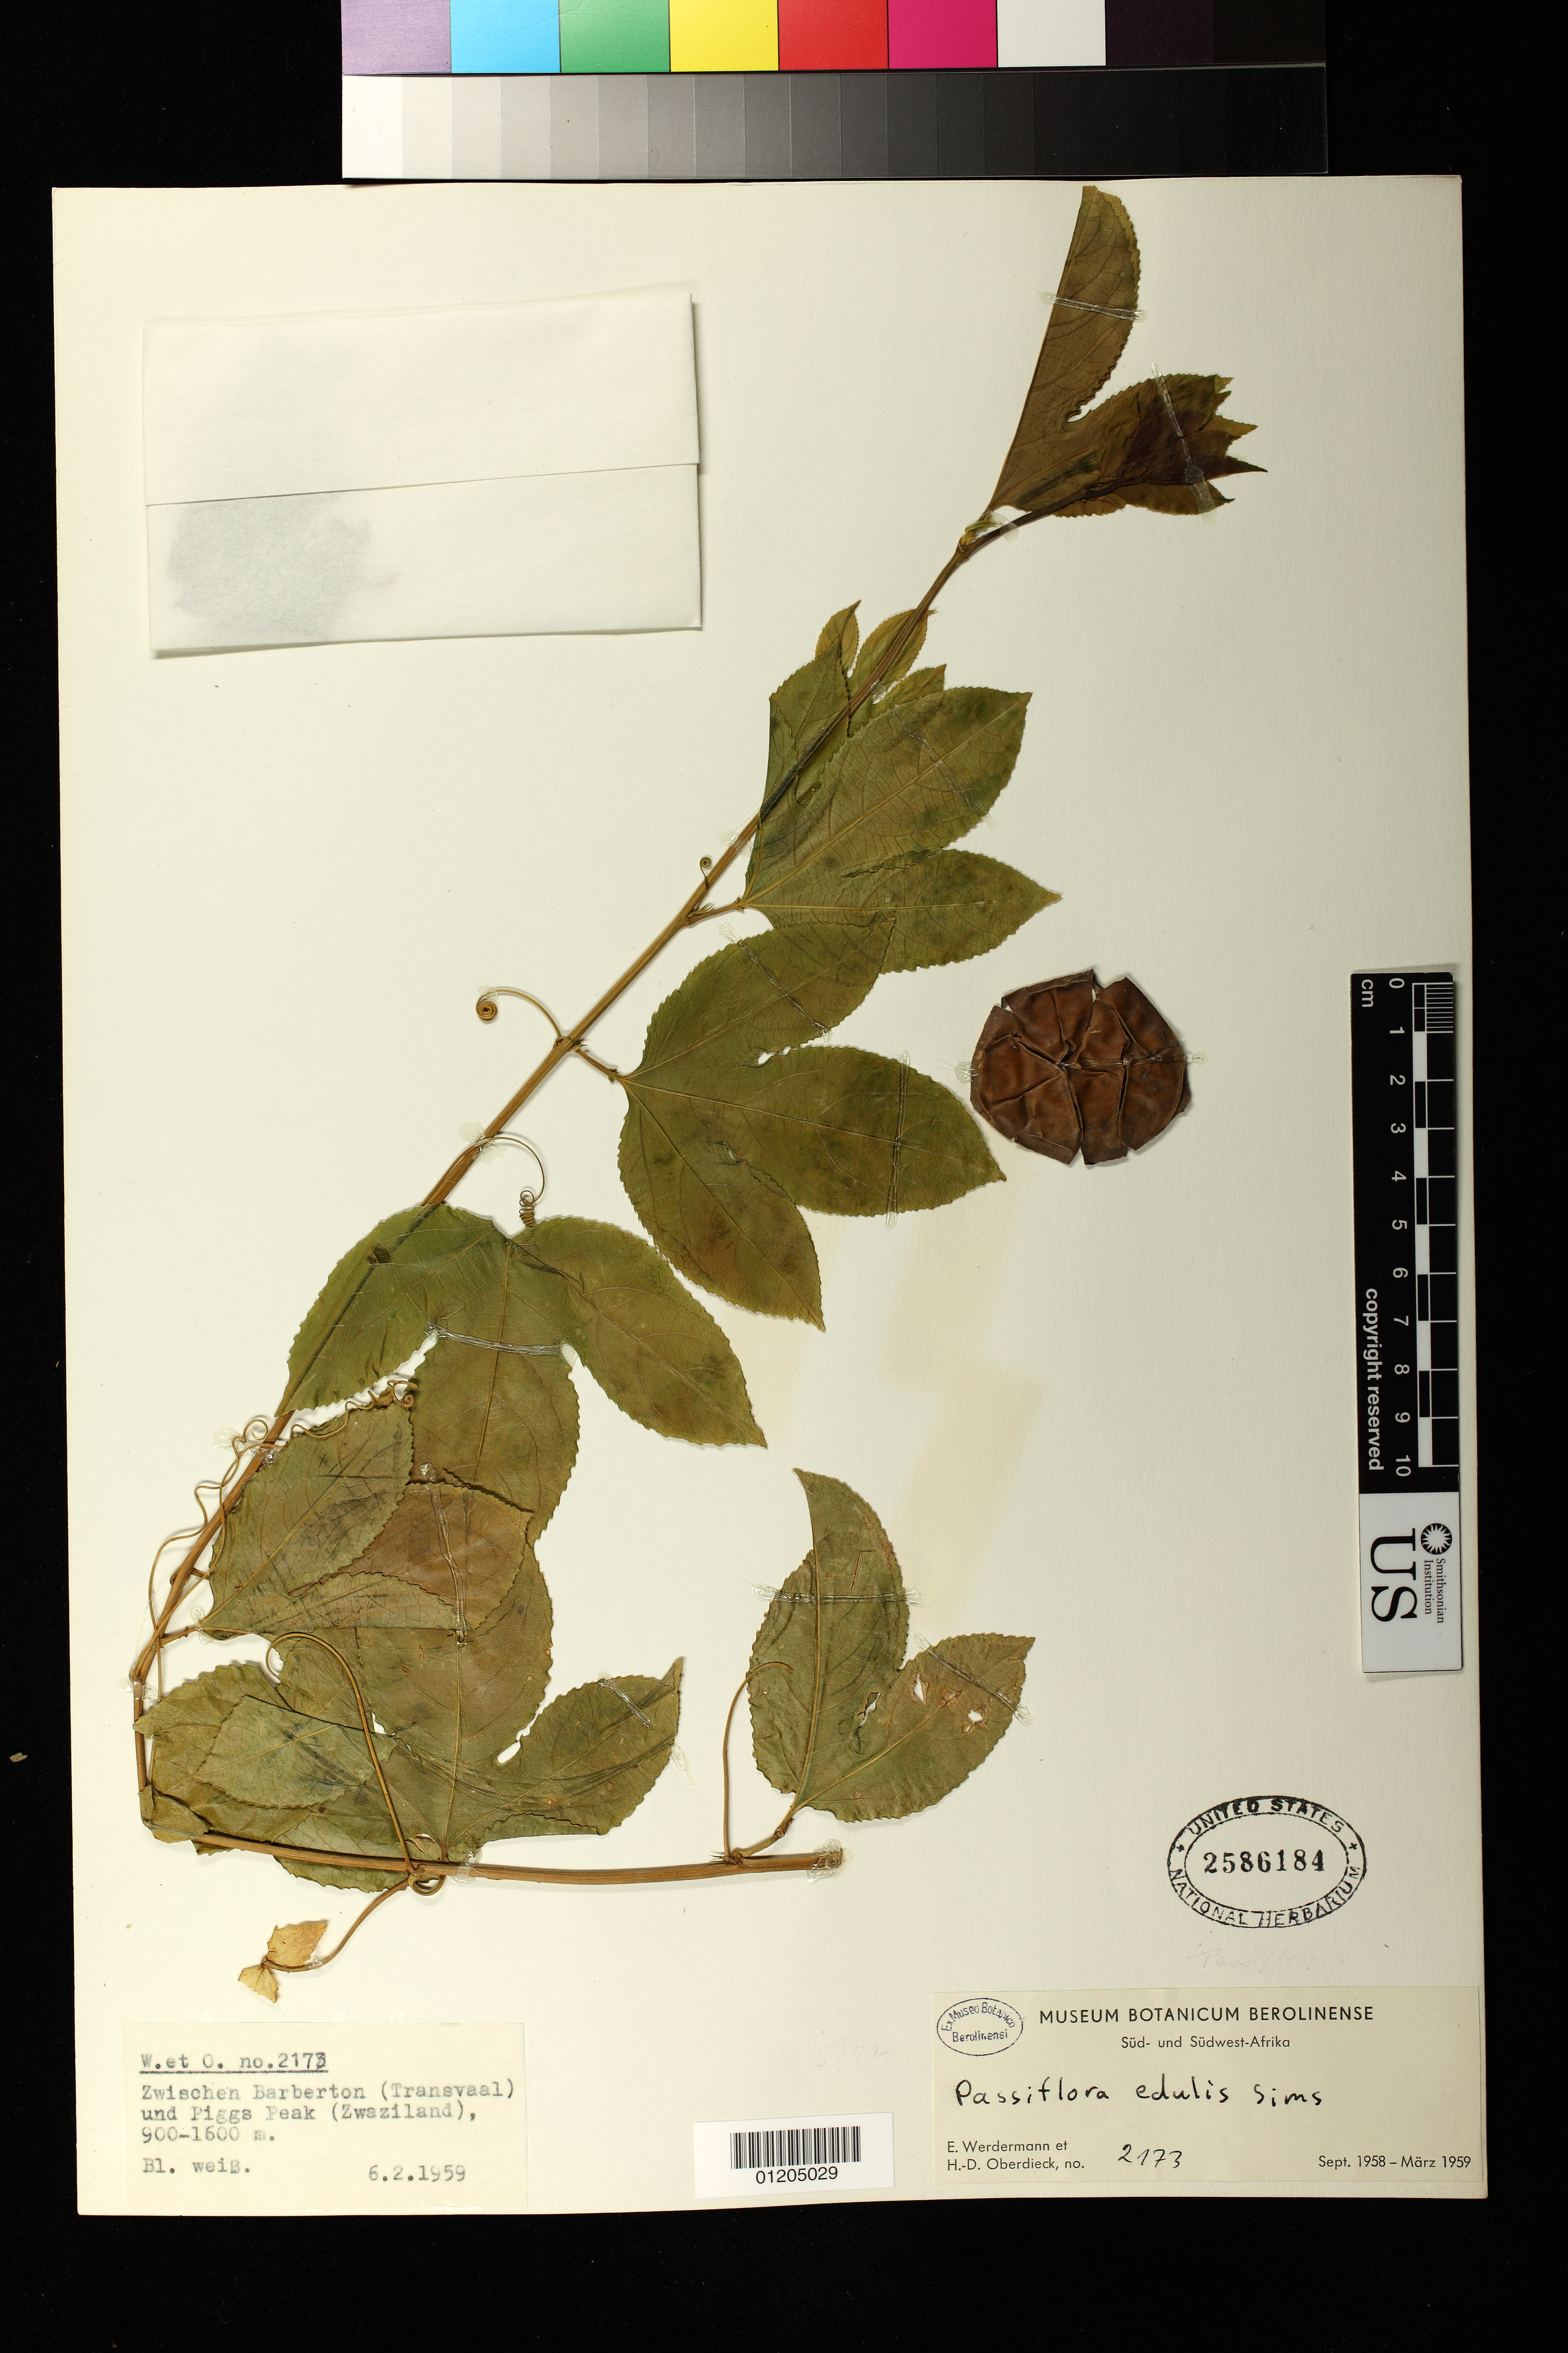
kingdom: Plantae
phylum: Tracheophyta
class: Magnoliopsida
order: Malpighiales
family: Passifloraceae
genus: Passiflora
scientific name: Passiflora edulis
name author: Sims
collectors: E. Werdermann & H. Oberdieck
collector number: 2173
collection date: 1959-02-06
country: South Africa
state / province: Mpumalanga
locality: Zwischen Barberton (Transvaal) und Piggs Peak (Zwaziland)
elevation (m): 900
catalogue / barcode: US 2586184